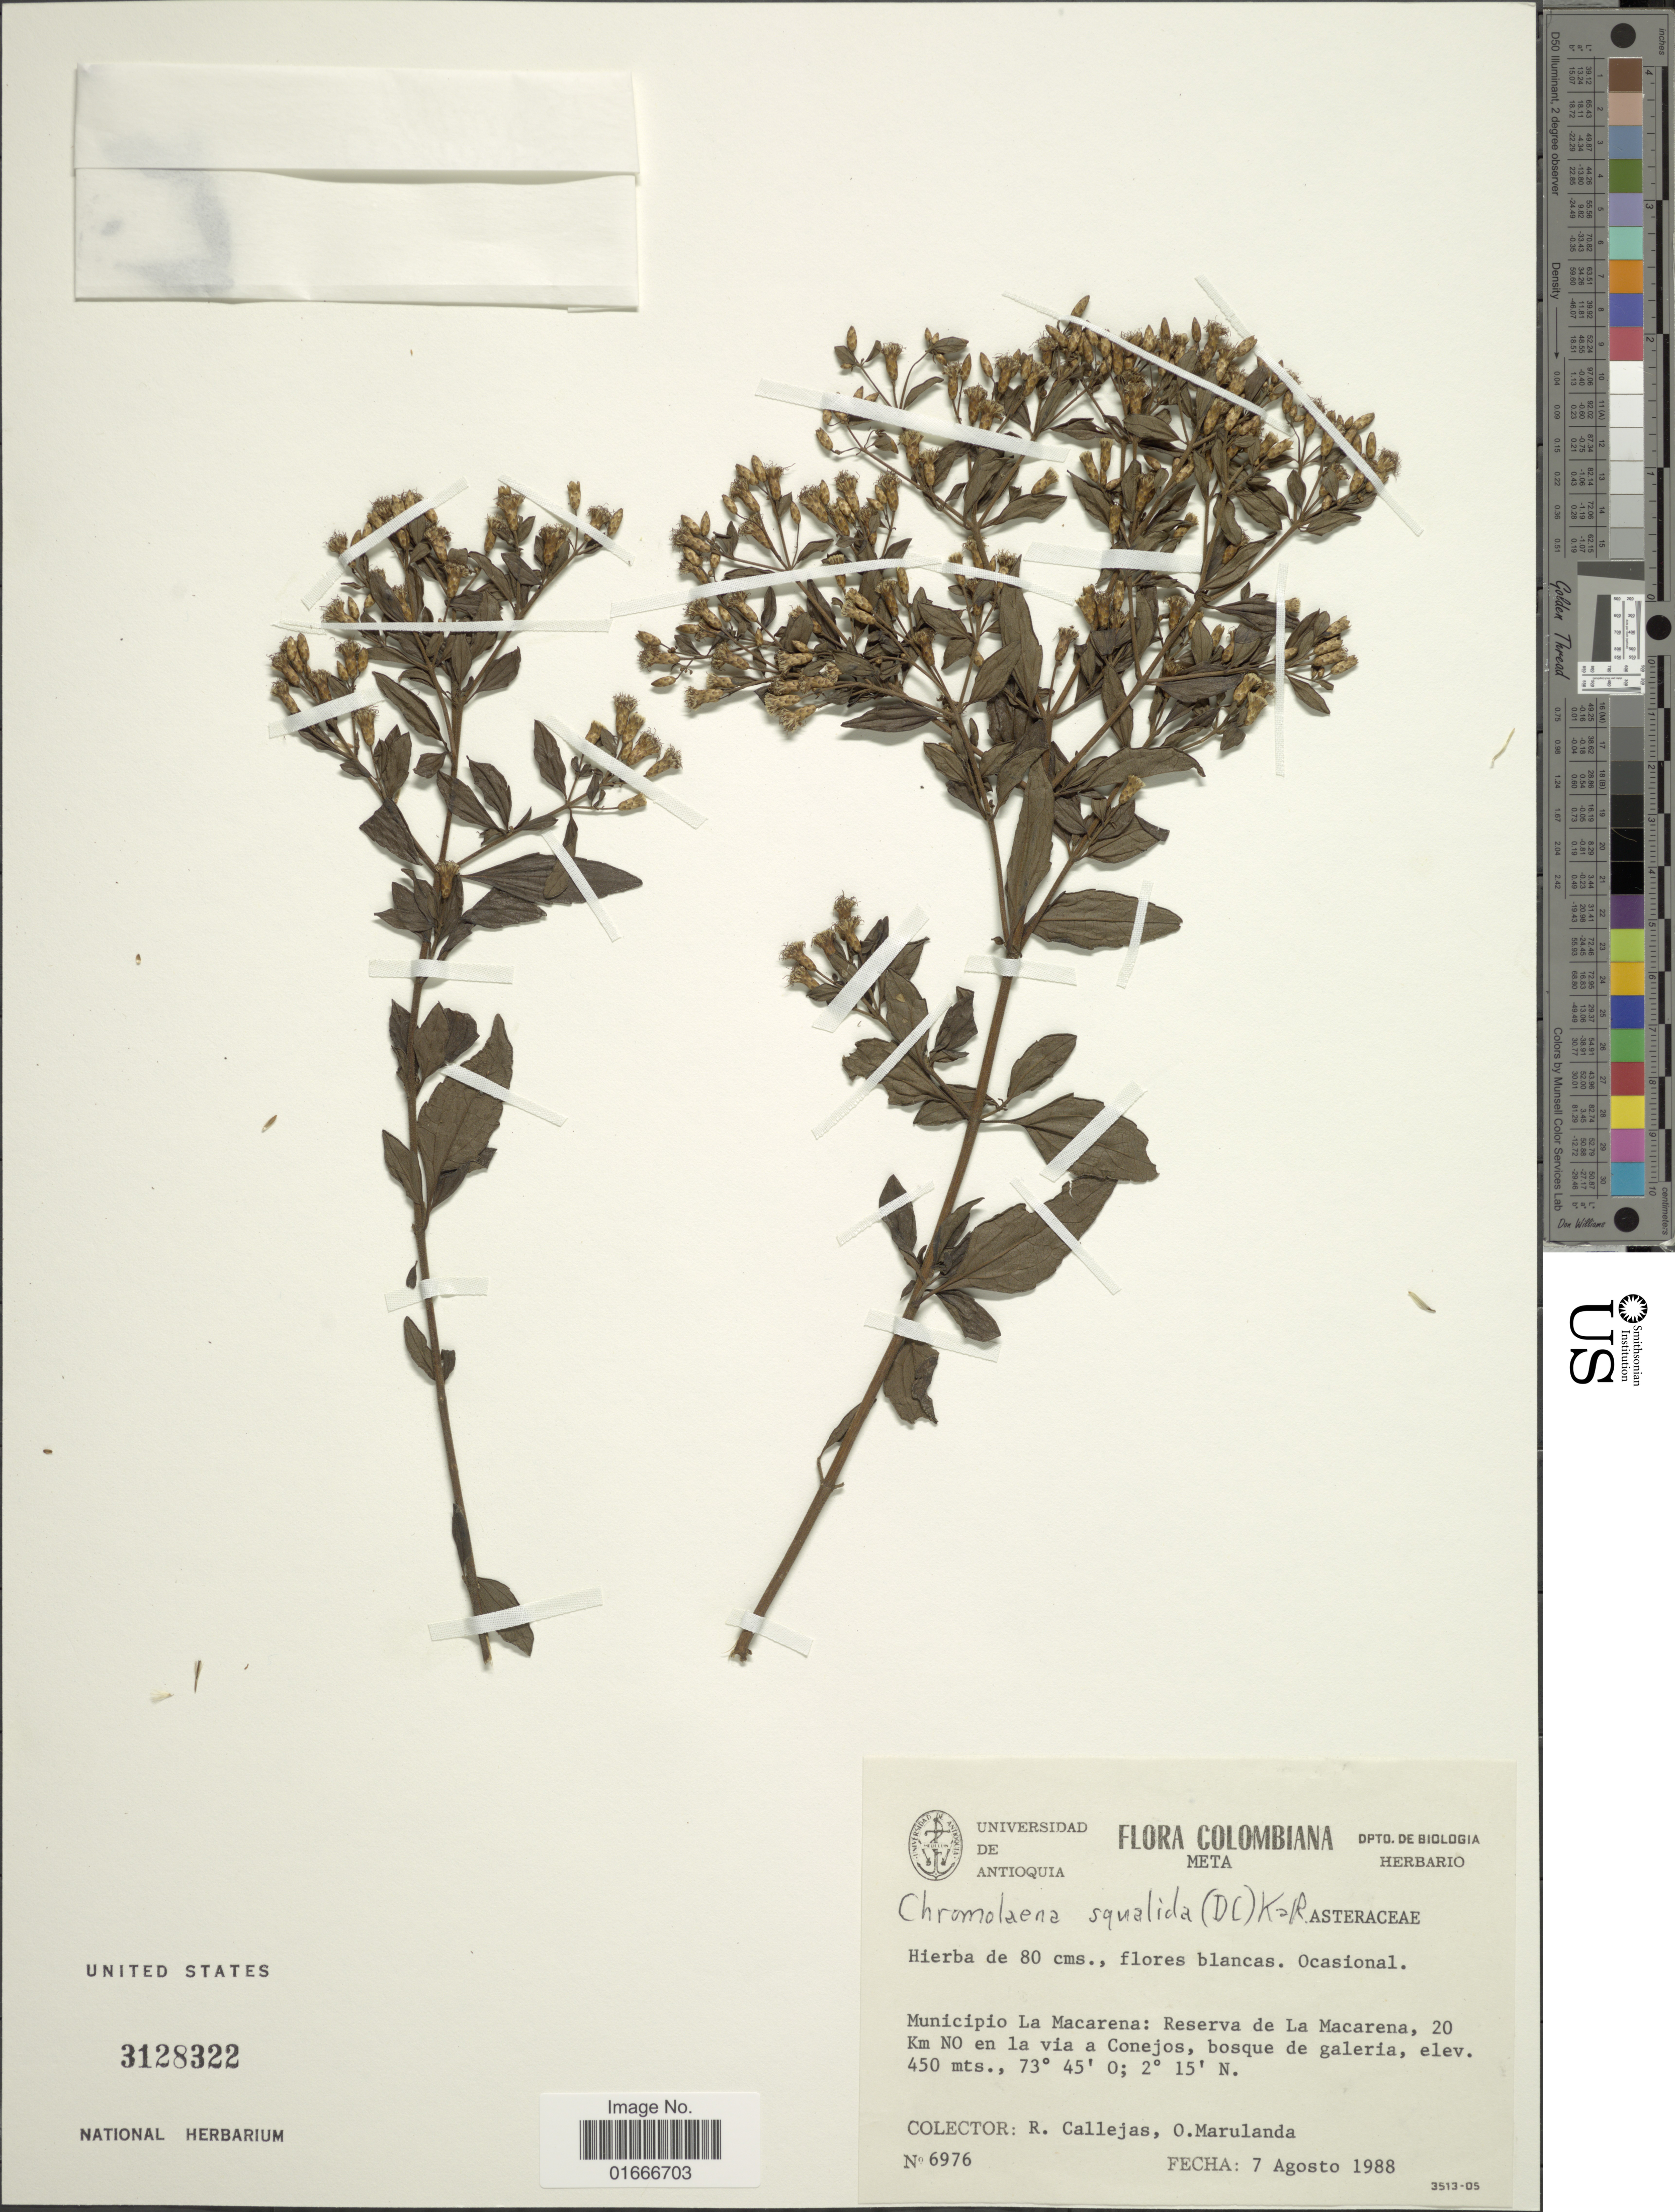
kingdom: Plantae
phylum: Tracheophyta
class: Magnoliopsida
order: Asterales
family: Asteraceae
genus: Chromolaena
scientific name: Chromolaena squalida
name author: (DC.) R.M. King & H. Rob.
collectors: R. Callejas & O. Marulanda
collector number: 6976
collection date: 1988-08-07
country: Colombia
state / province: Meta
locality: Municipio La Macarena, Reserva de La Macarena, 20 km NO en la via a Conejos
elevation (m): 450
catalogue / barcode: US 3128322